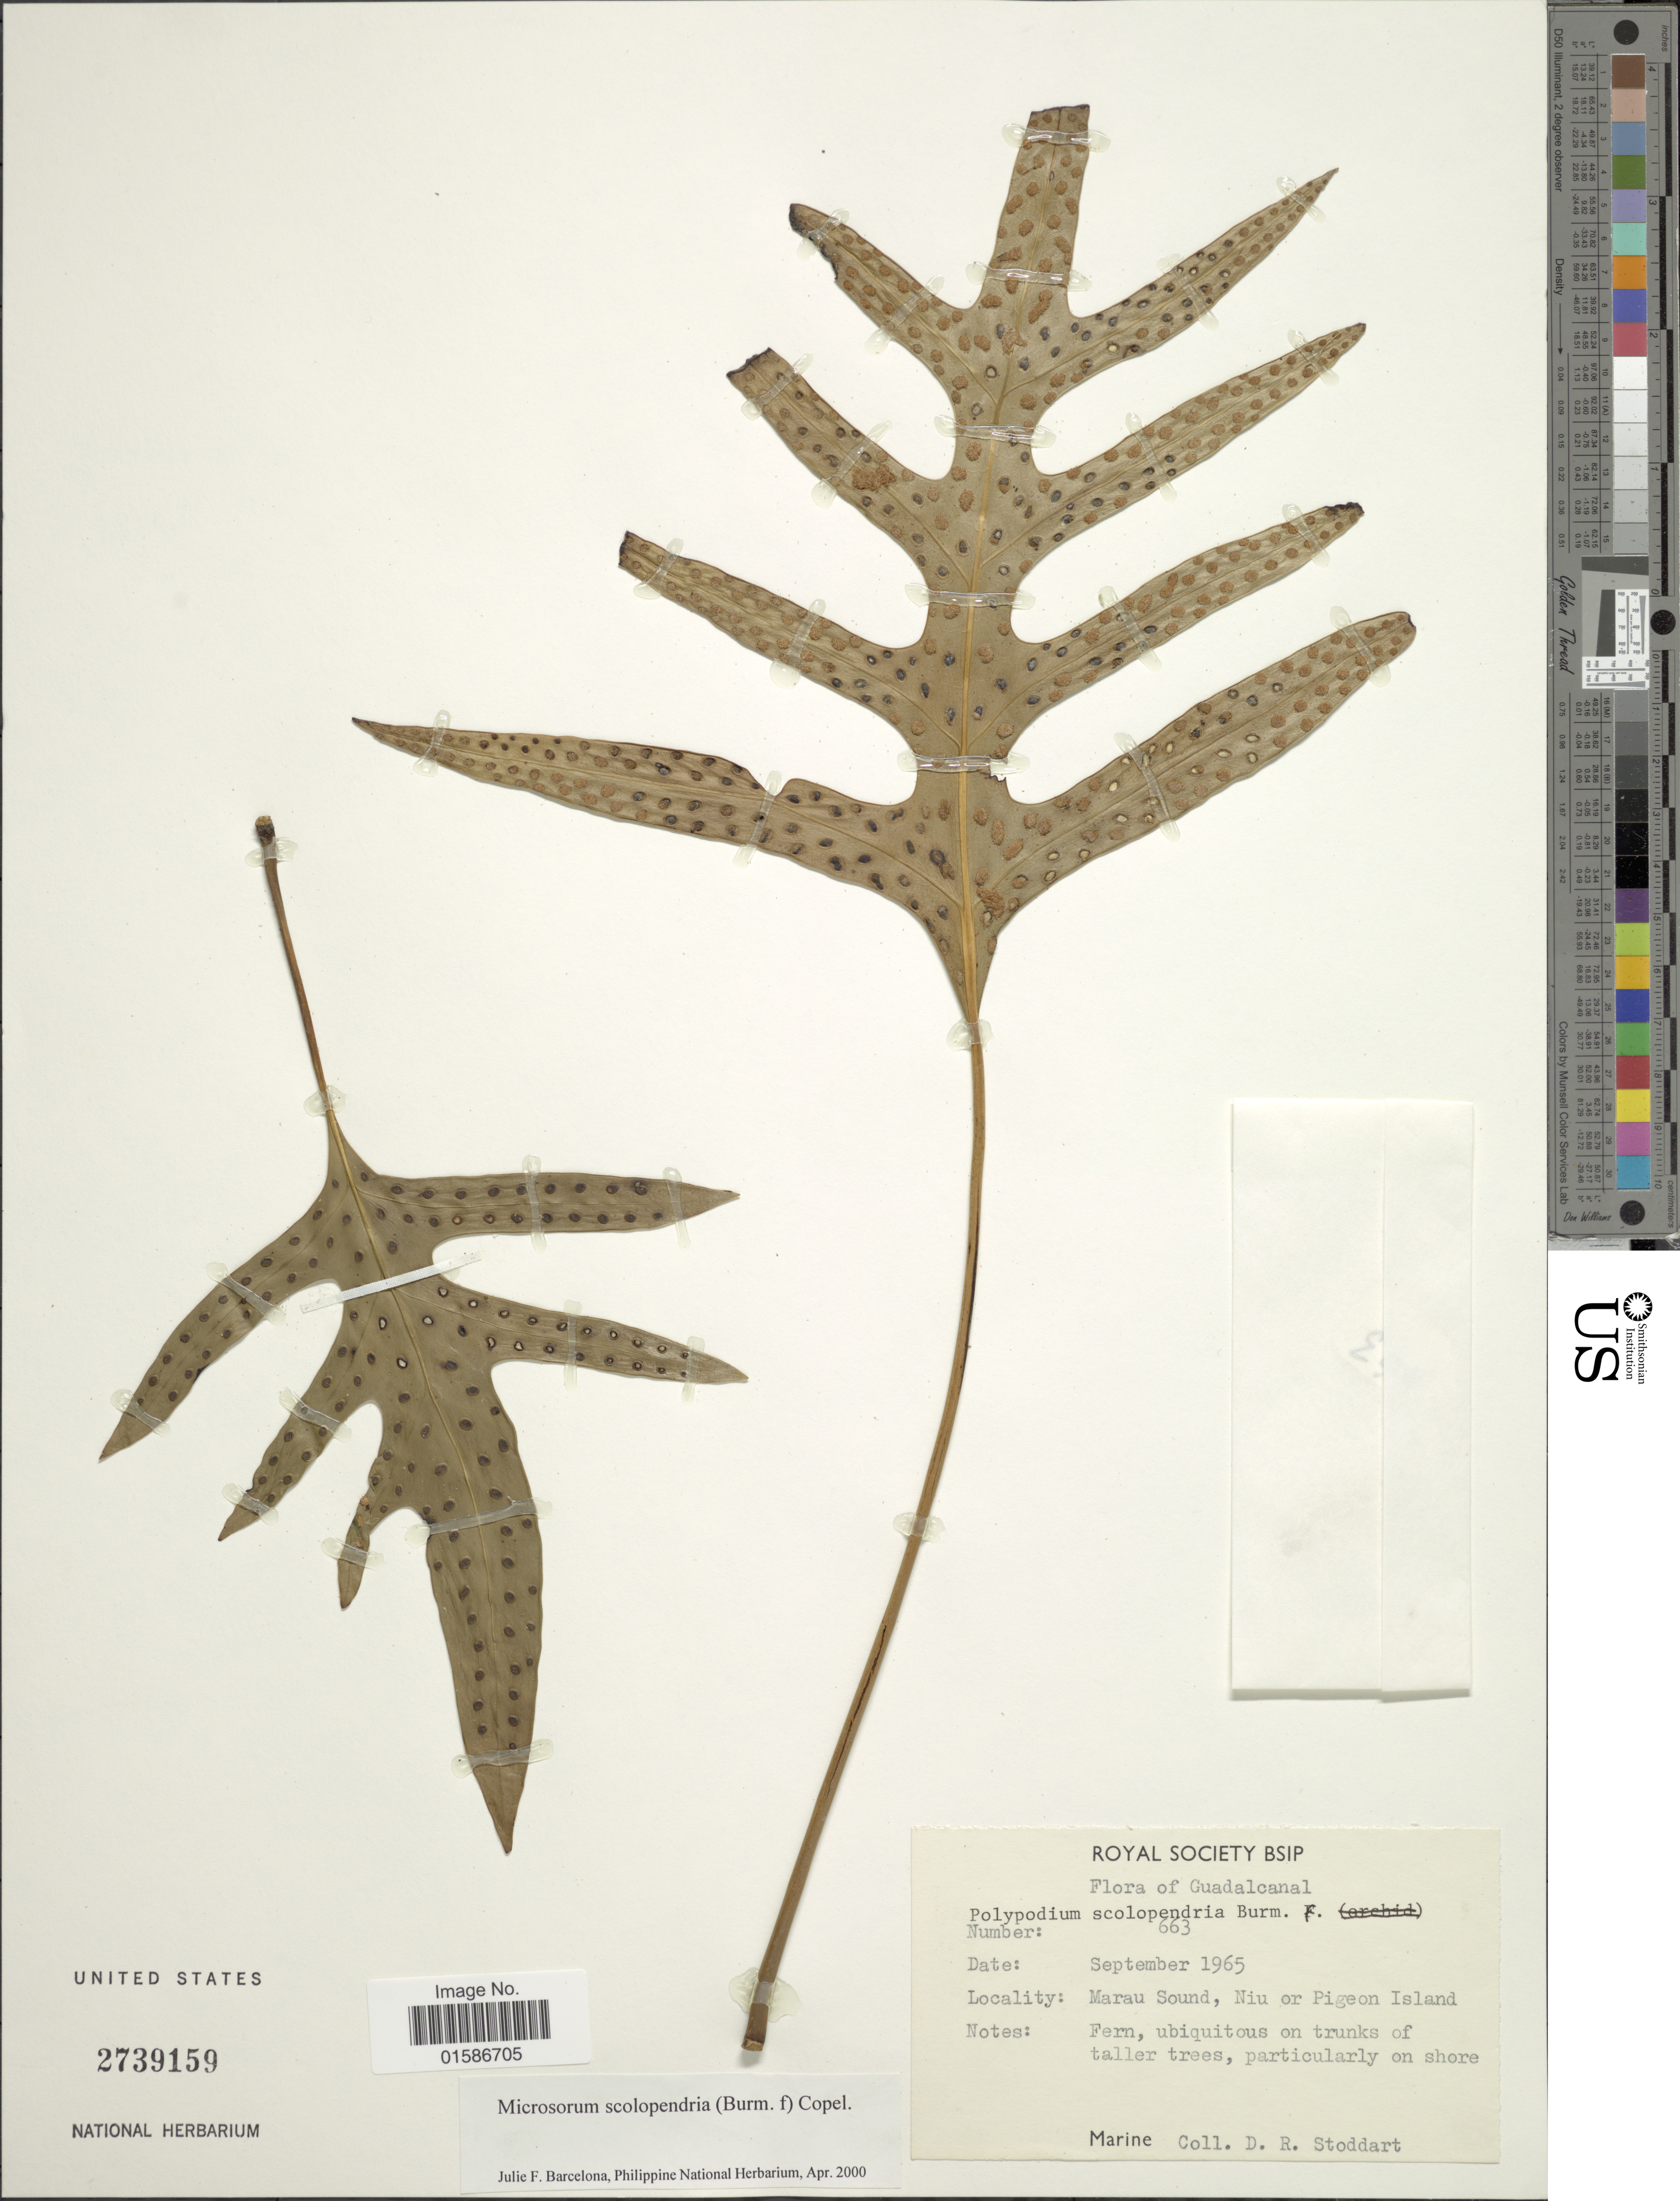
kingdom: Plantae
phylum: Tracheophyta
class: Polypodiopsida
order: Polypodiales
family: Polypodiaceae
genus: Microsorum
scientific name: Microsorum scolopendria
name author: (Burm. f.) Copel.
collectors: D. R. Stoddart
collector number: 663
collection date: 1965-09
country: Solomon Islands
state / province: Solomon Islands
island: Guadalcanal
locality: Guadalcanal, Marau Sound, Miu or Pigeon Island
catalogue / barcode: US 2739159